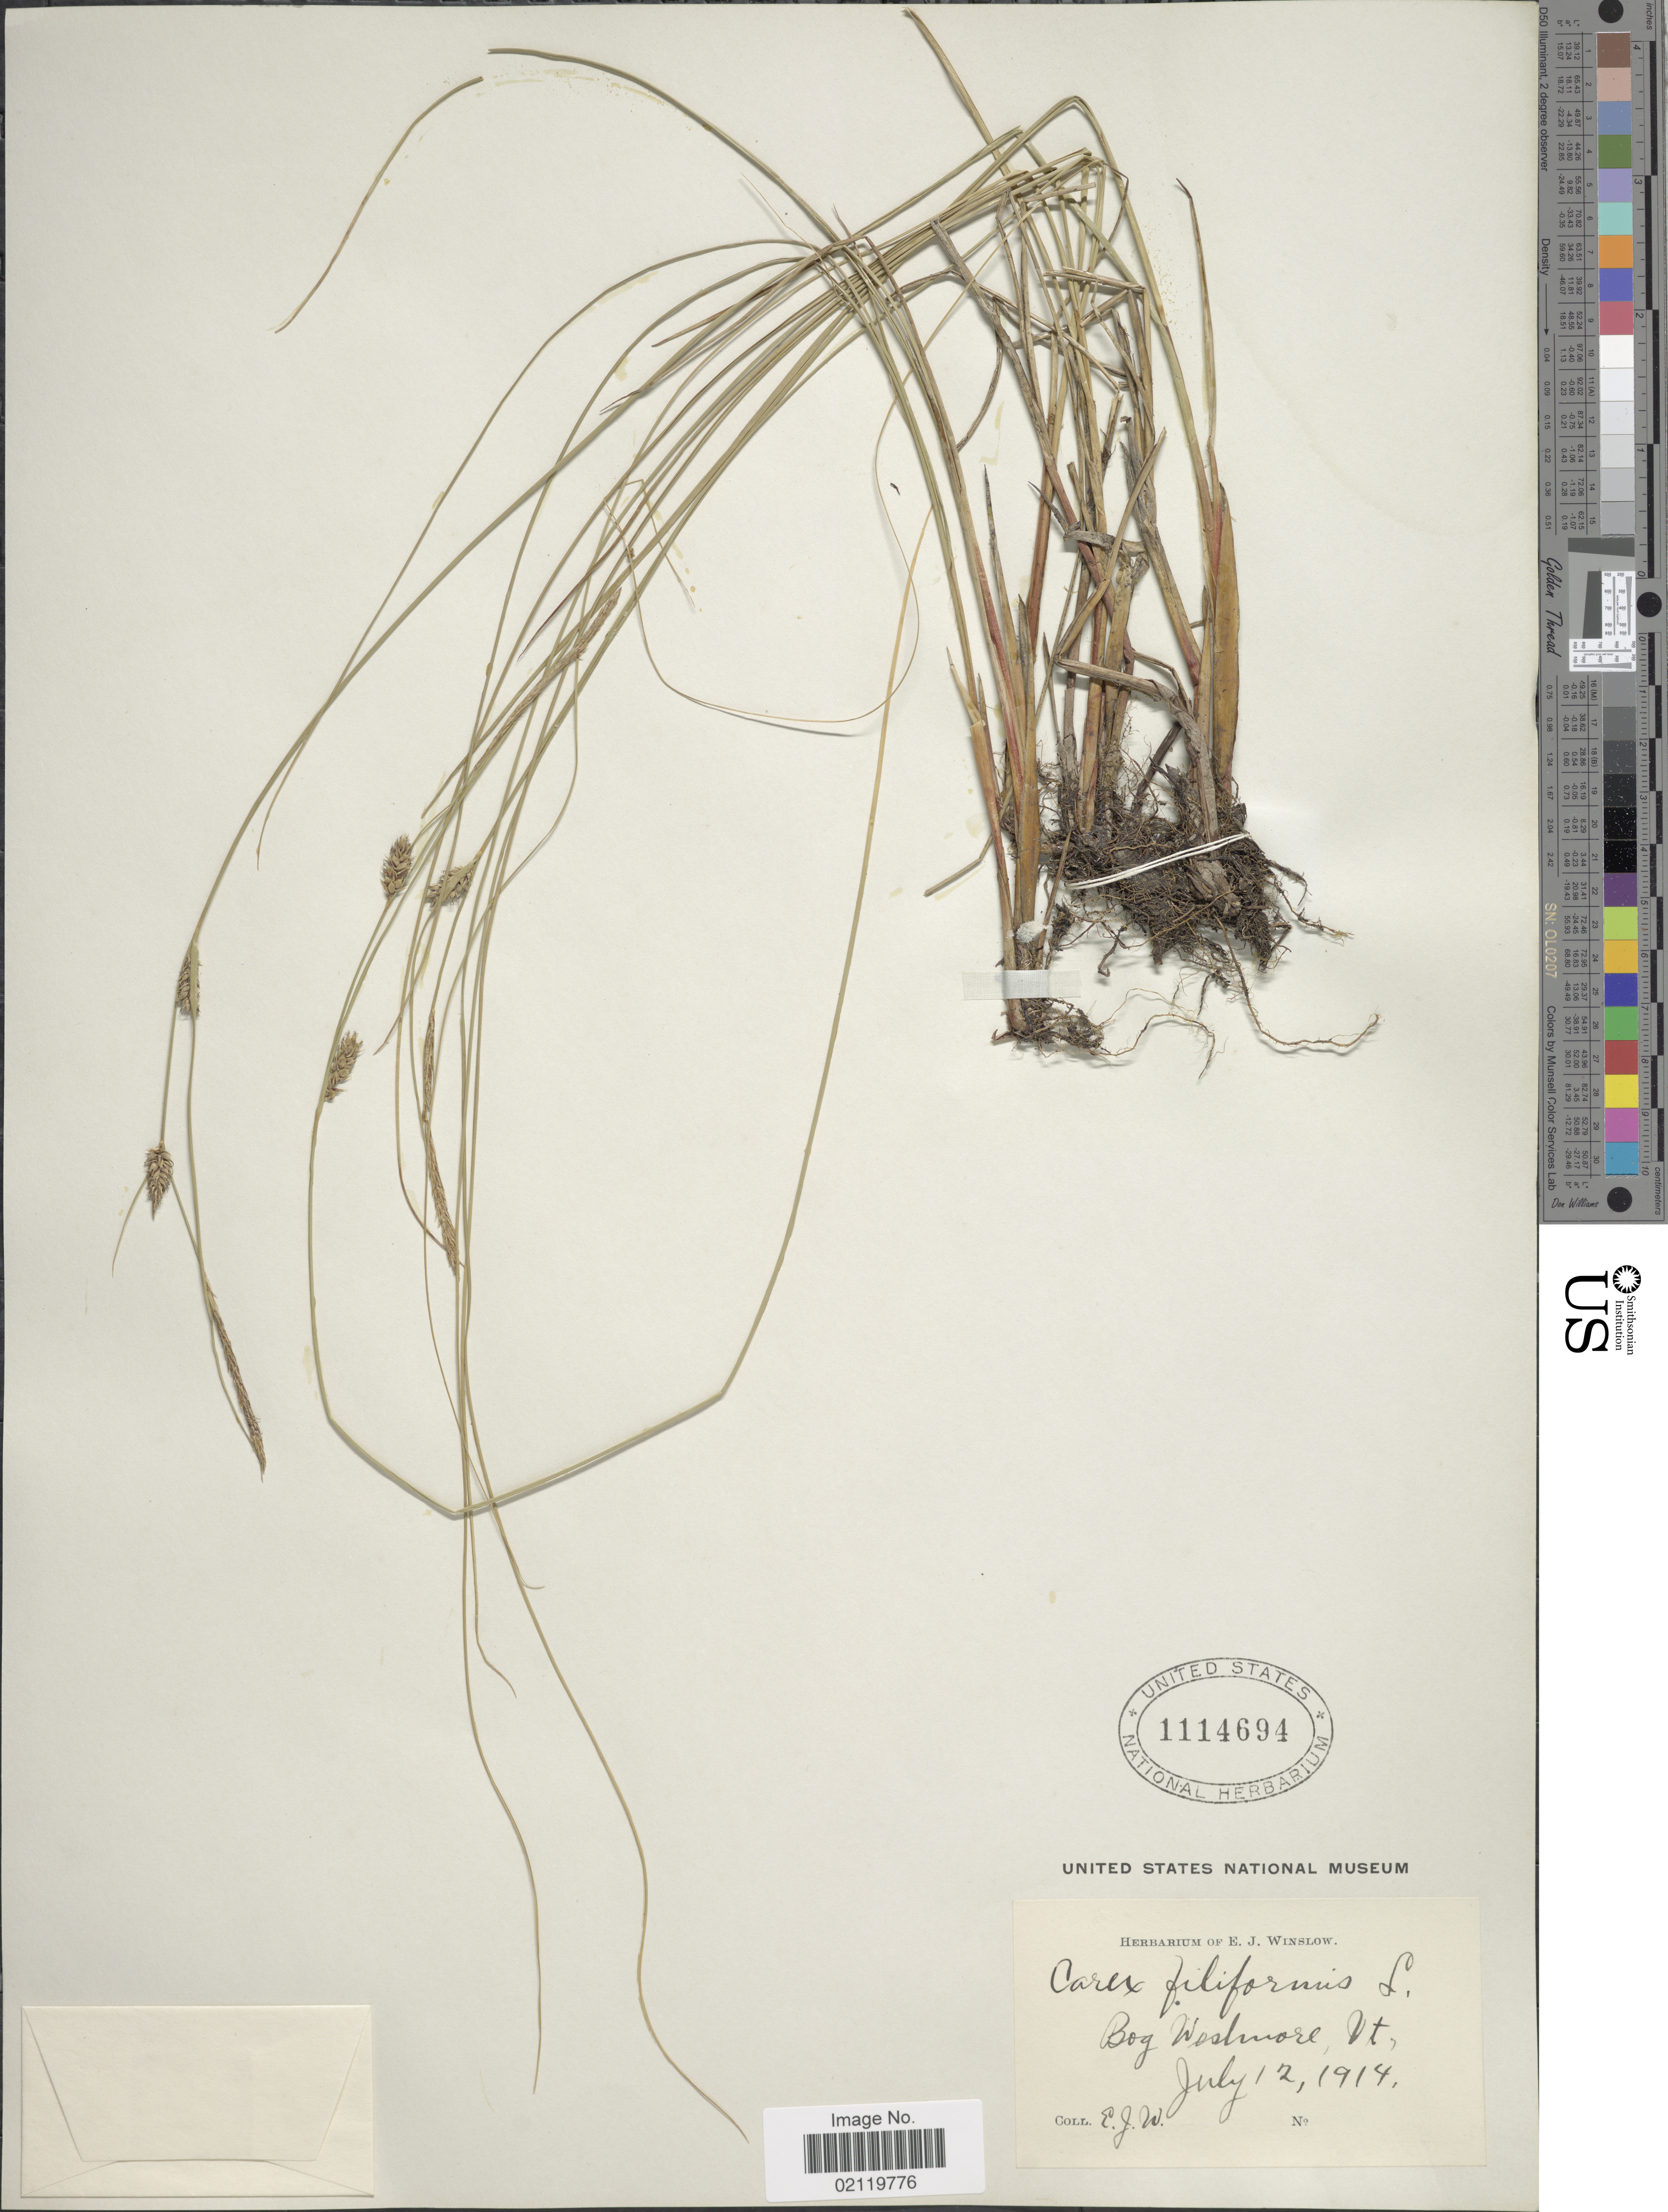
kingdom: Plantae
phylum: Tracheophyta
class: Liliopsida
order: Poales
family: Cyperaceae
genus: Carex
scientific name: Carex lasiocarpa var. americana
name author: Fernald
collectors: E. Winslow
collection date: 1914-07-12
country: United States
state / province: Vermont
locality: Bog Westmore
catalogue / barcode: US 1114694